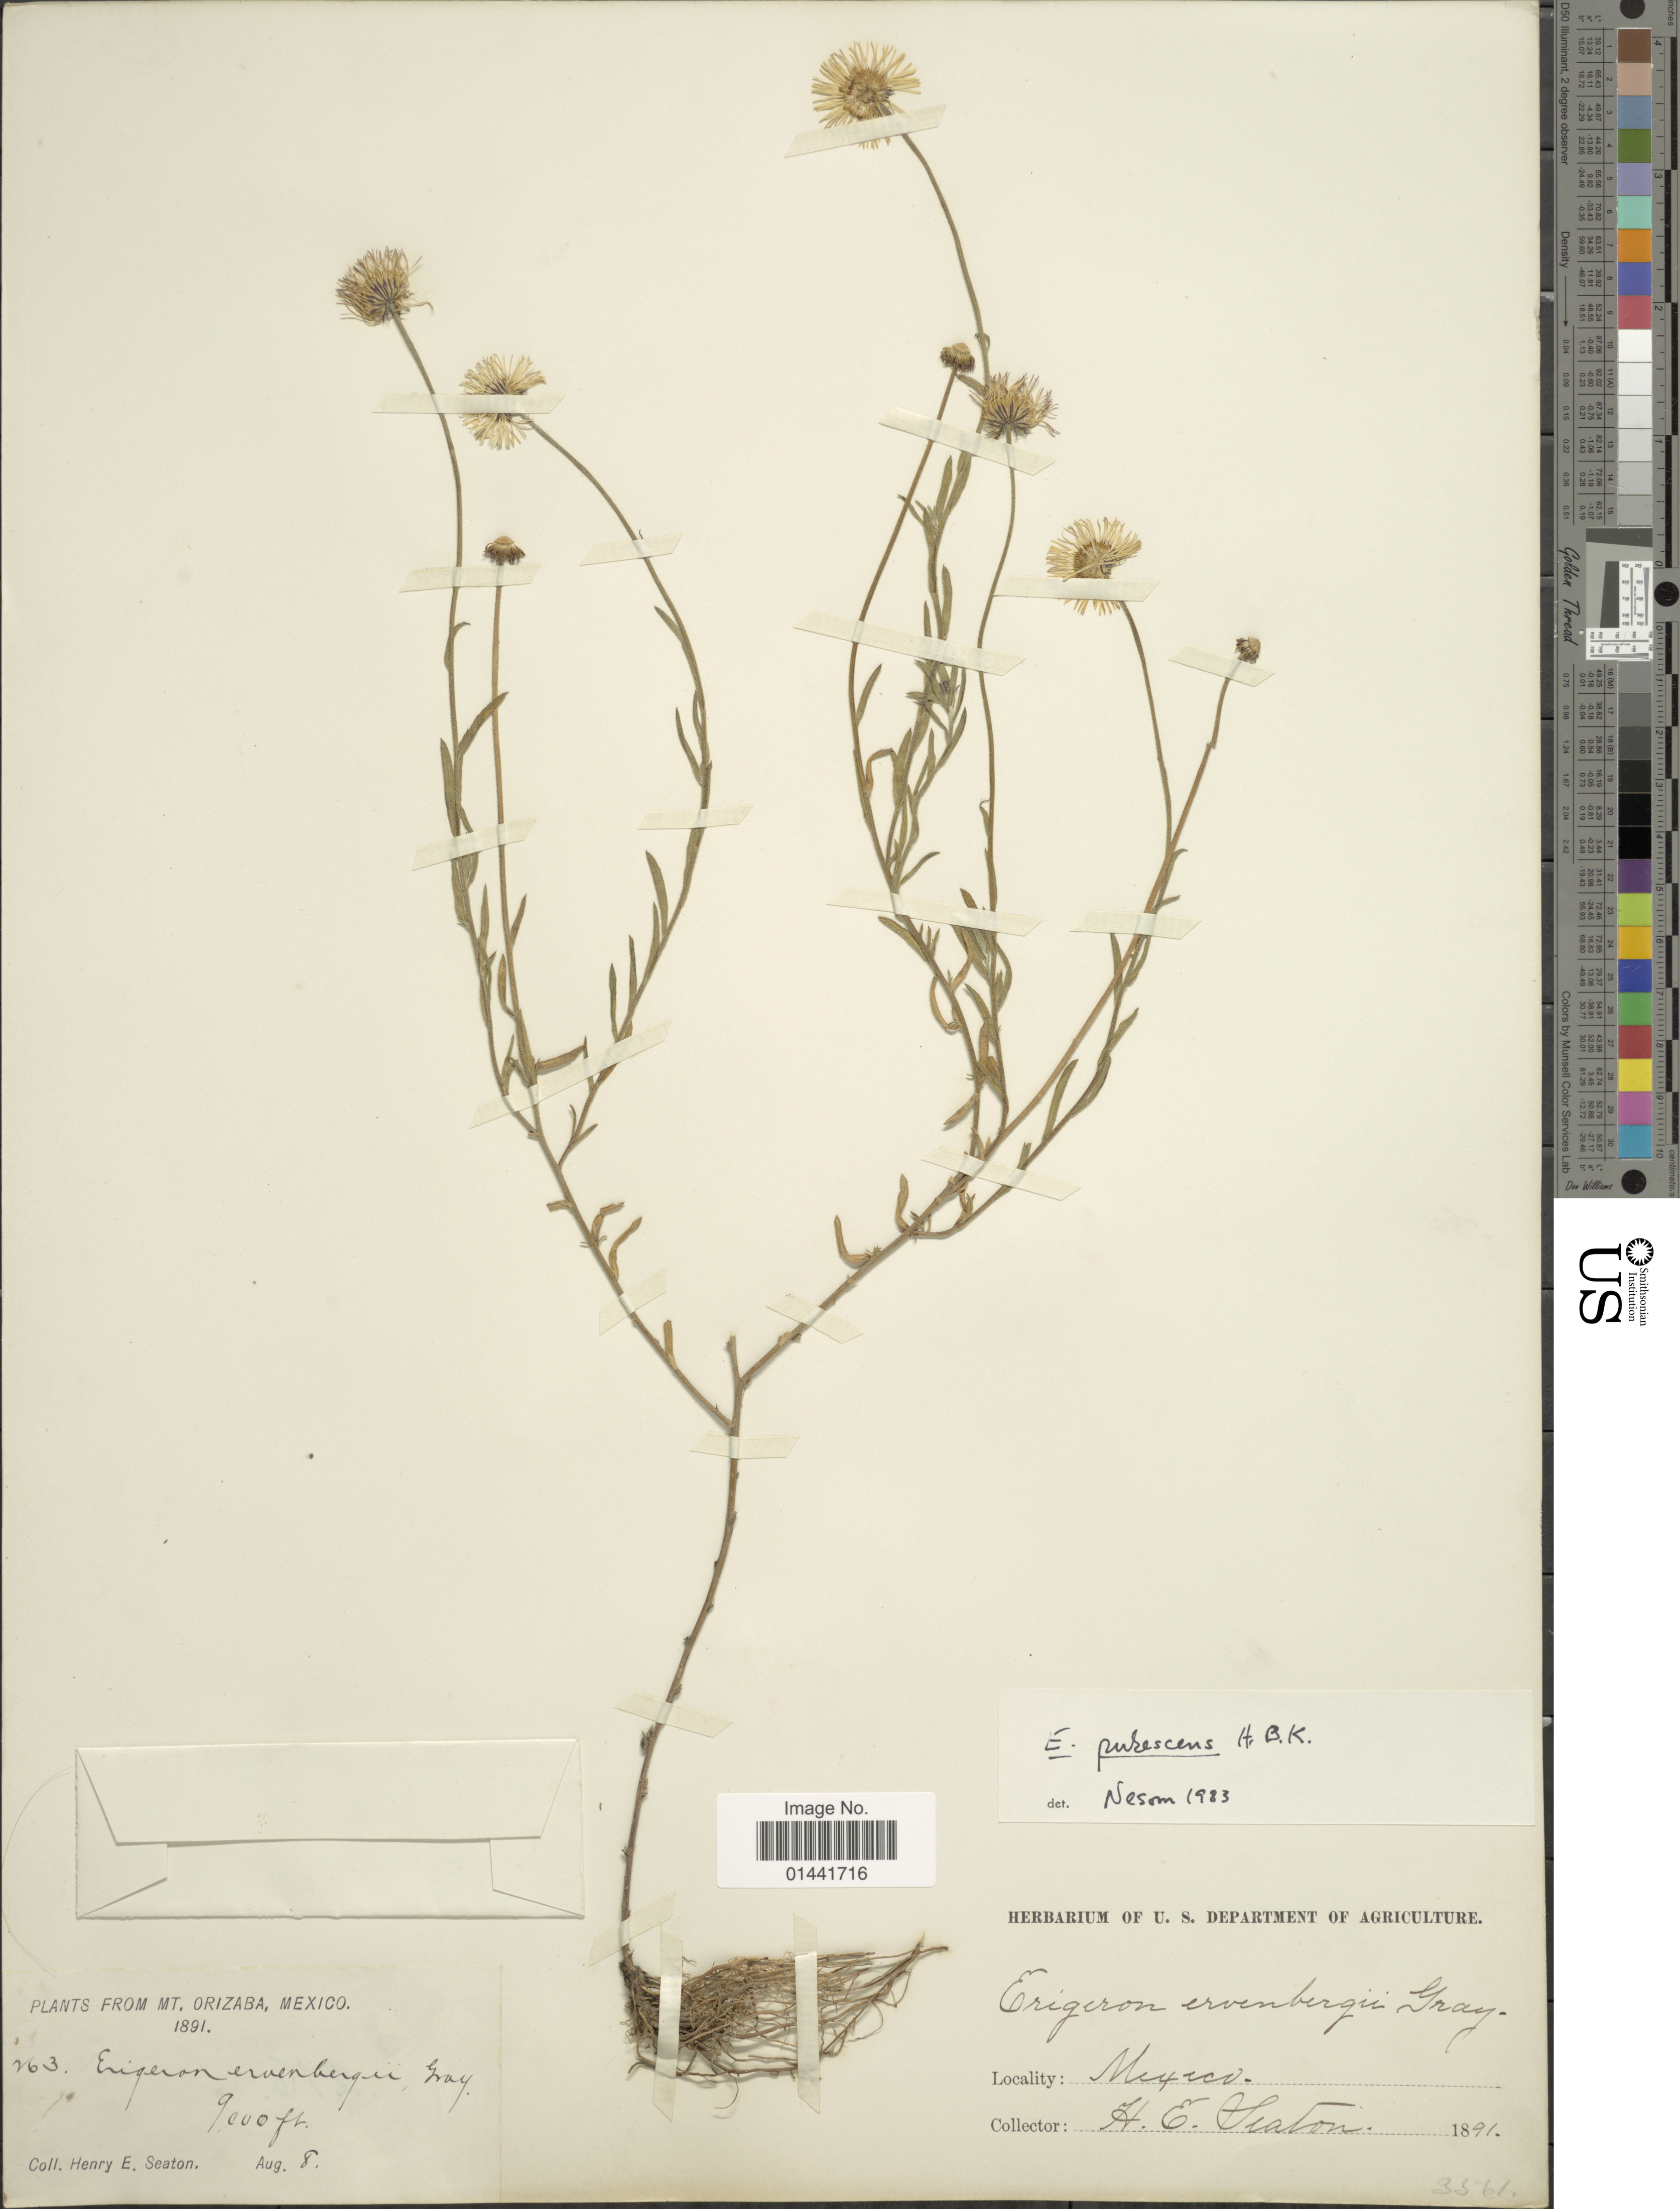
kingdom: Plantae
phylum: Tracheophyta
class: Magnoliopsida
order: Asterales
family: Asteraceae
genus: Erigeron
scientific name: Erigeron pubescens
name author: Kunth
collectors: H. E. Seaton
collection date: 1891-08-08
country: Mexico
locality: Mt. Orizaba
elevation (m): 2743